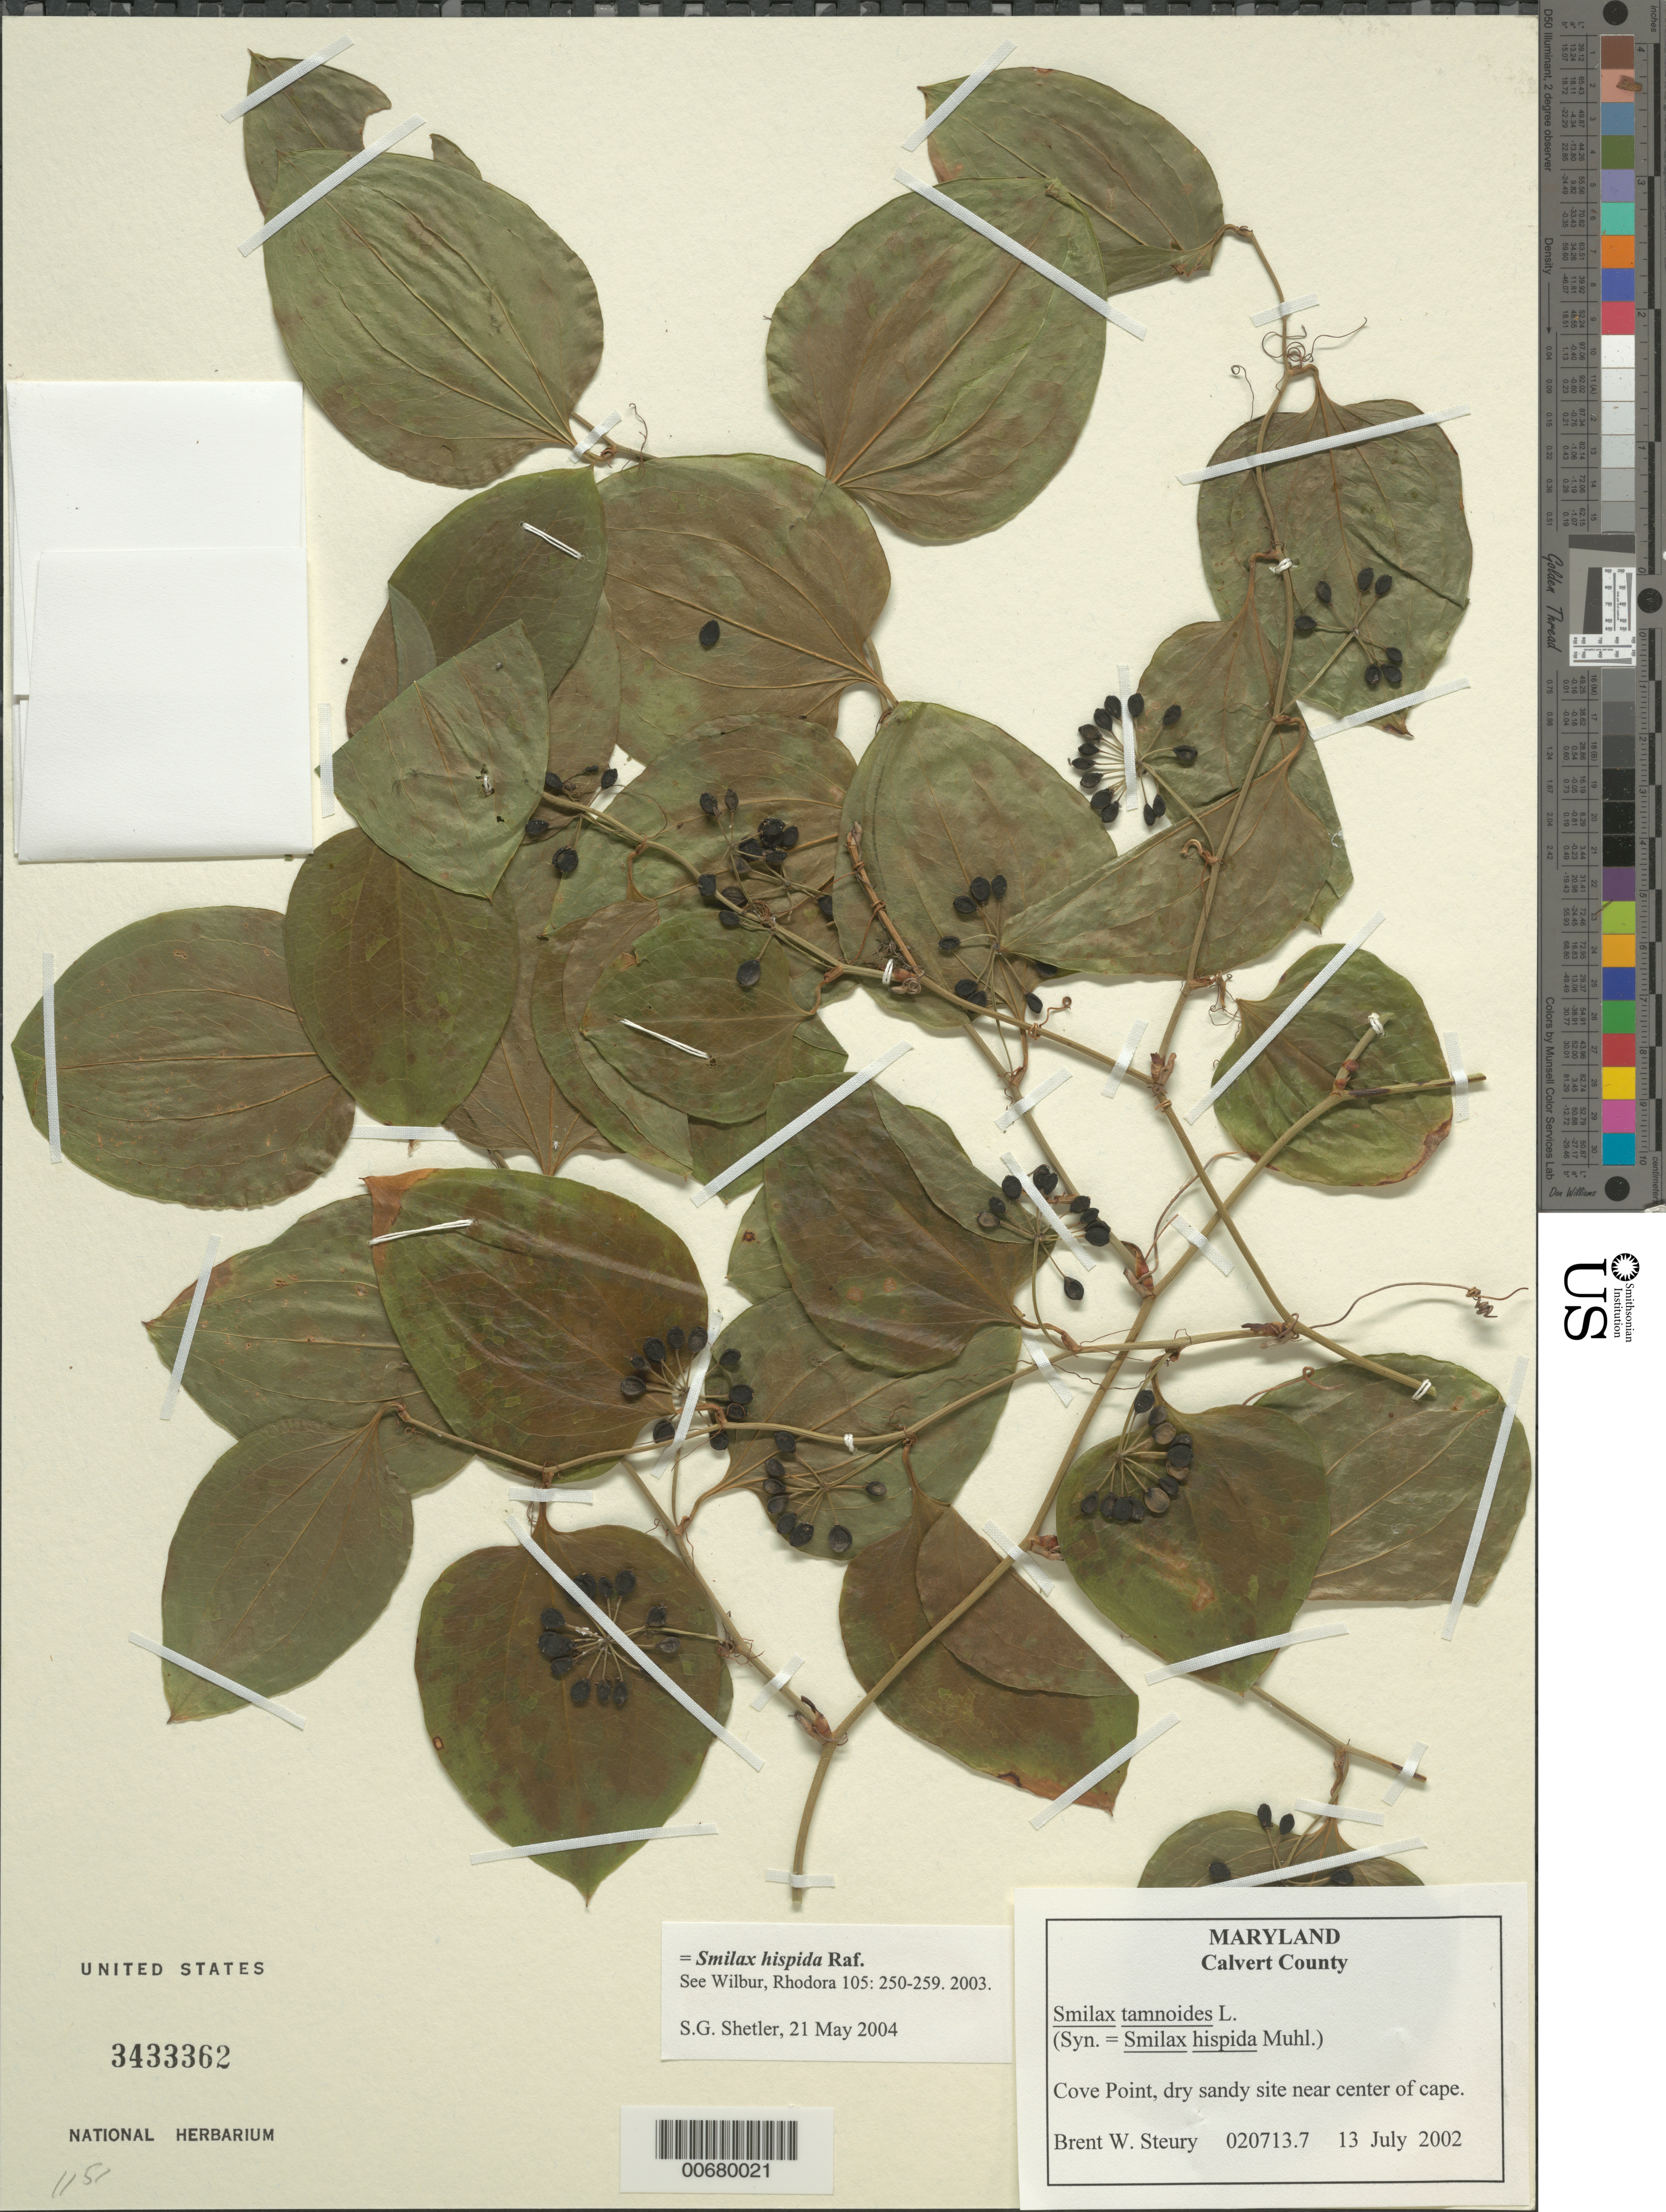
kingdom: Plantae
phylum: Tracheophyta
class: Liliopsida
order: Liliales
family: Smilacaceae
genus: Smilax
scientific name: Smilax hispida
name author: Raf.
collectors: B. Steury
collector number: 020713.7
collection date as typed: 13 July 2002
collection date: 2002-07-13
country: United States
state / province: Maryland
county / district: Calvert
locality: Cove Point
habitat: Dry sandy site near center of cape.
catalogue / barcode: US 3433362